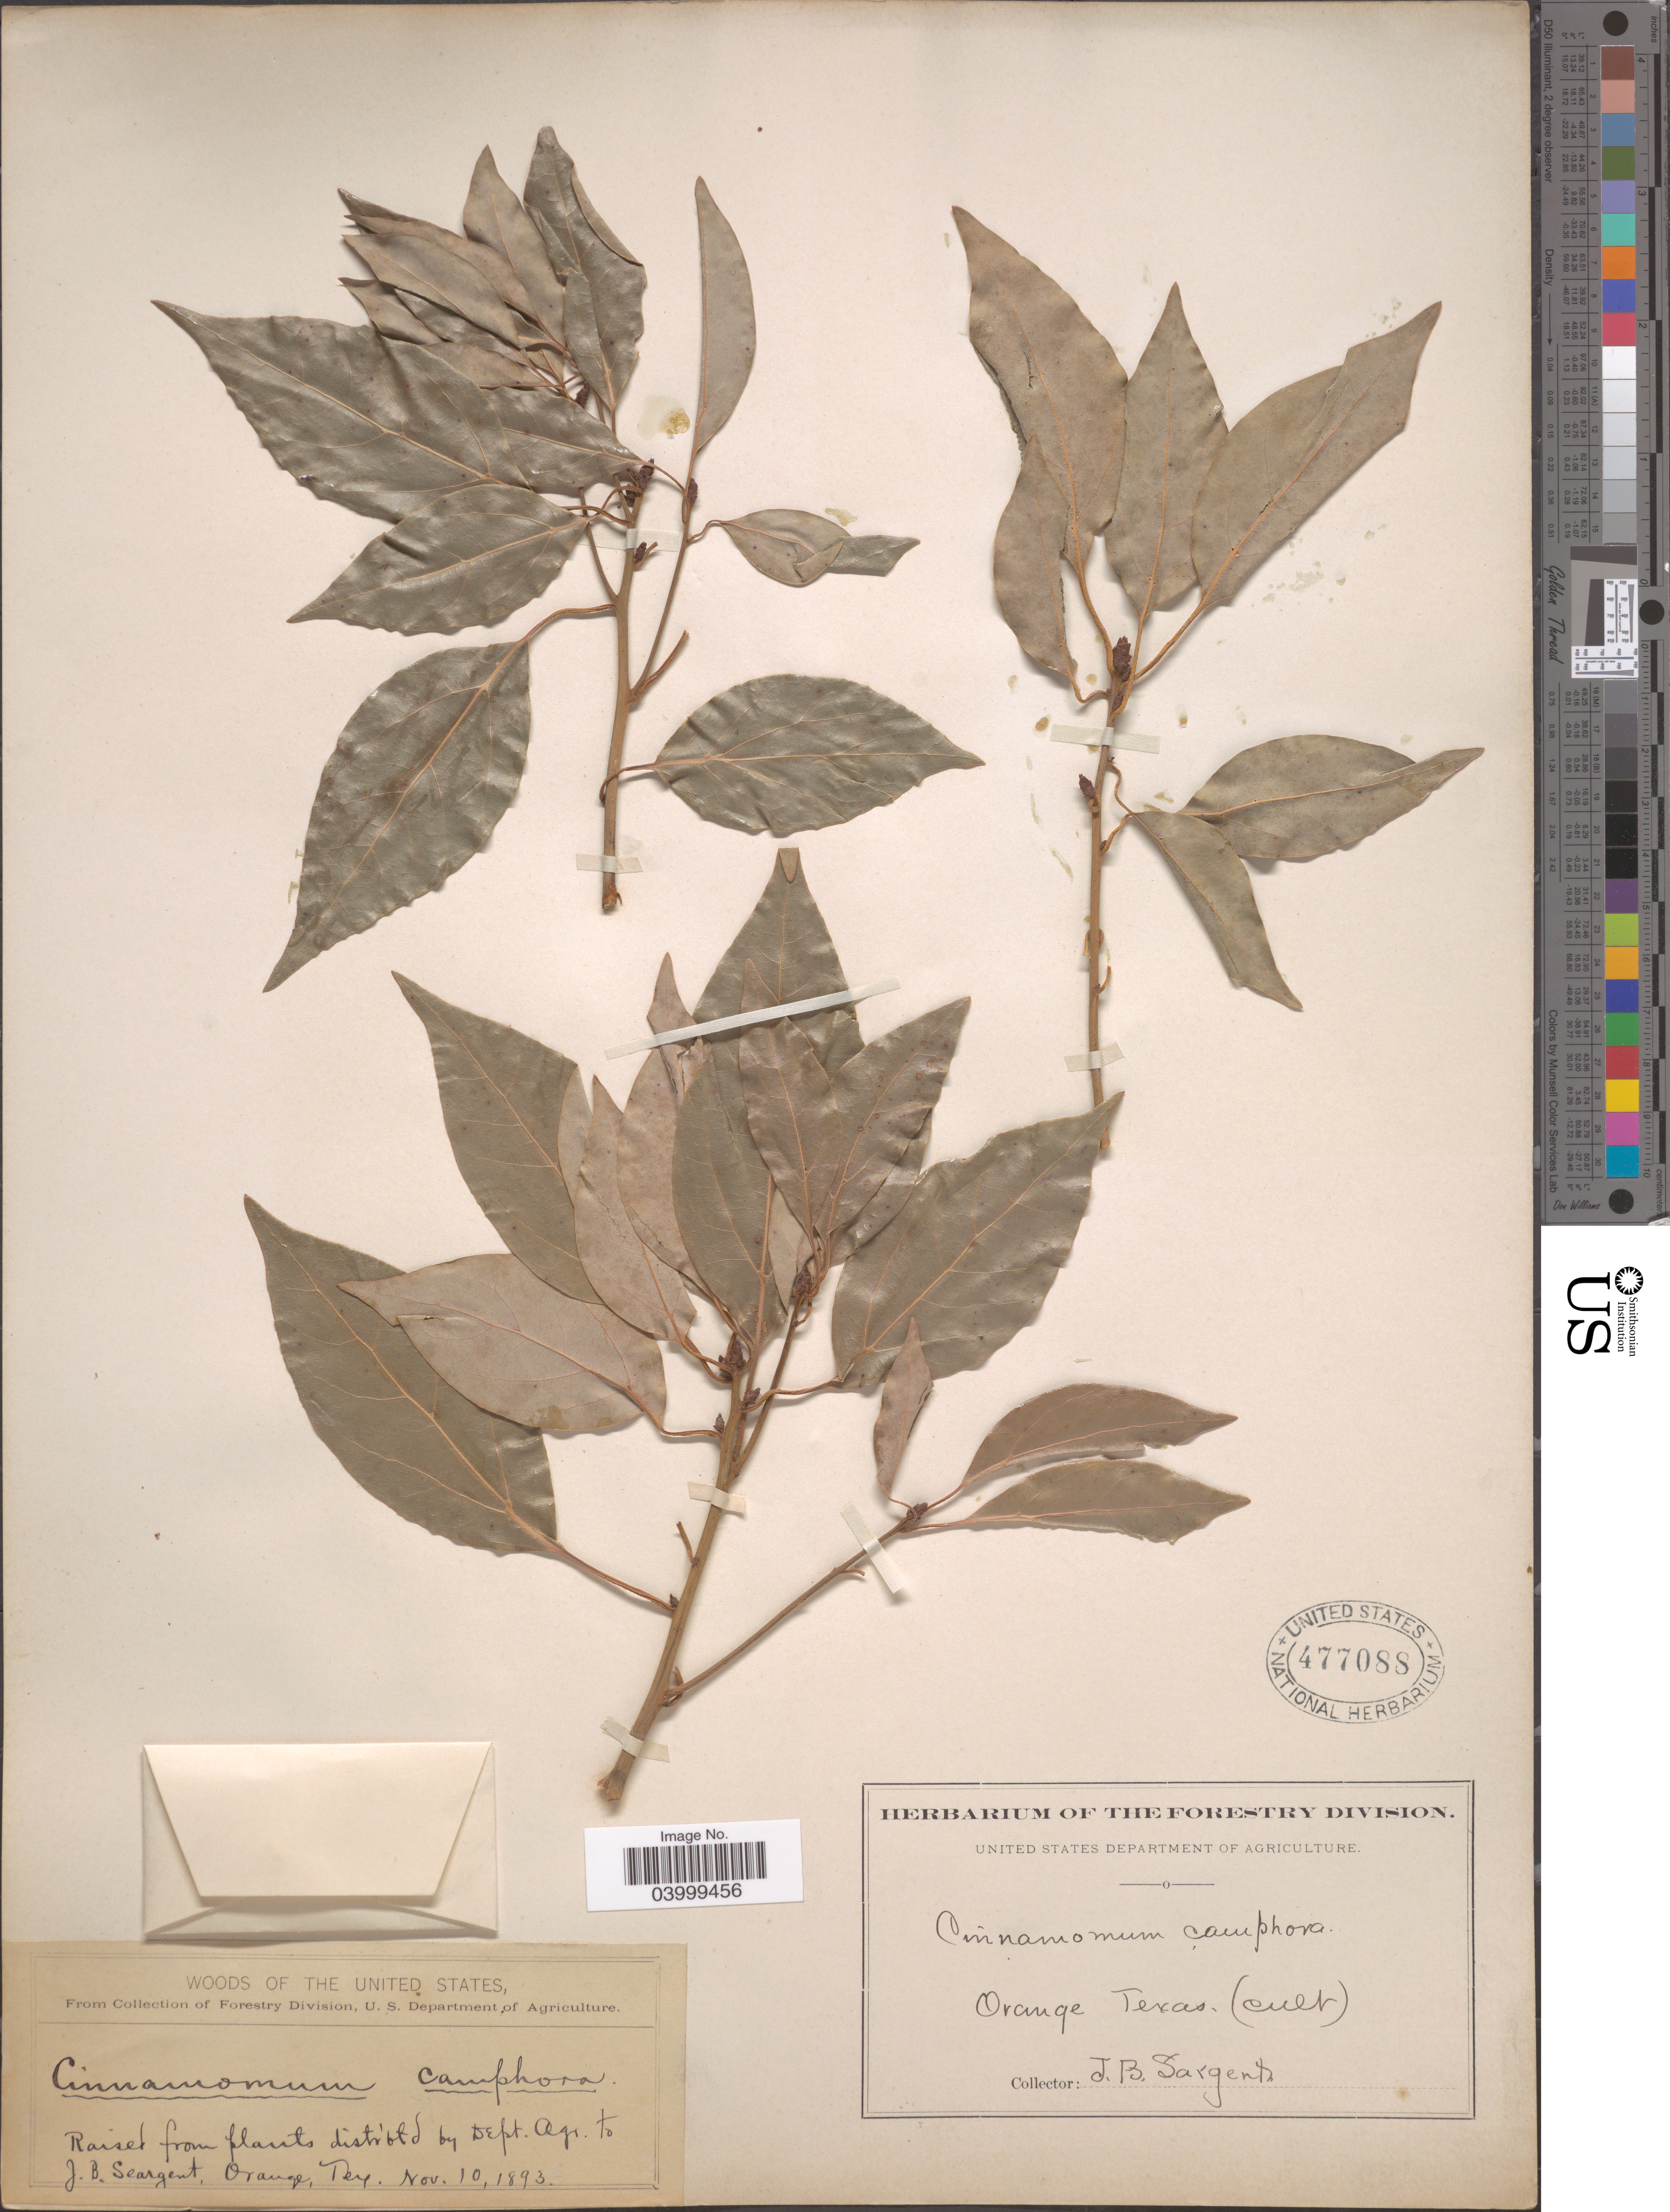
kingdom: Plantae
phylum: Tracheophyta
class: Magnoliopsida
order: Laurales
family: Lauraceae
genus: Cinnamomum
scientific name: Cinnamomum camphora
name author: (L.) J. Presl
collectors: J. Sargent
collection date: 1893-11-10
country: United States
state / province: Texas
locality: Orange Texas.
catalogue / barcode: US 477088